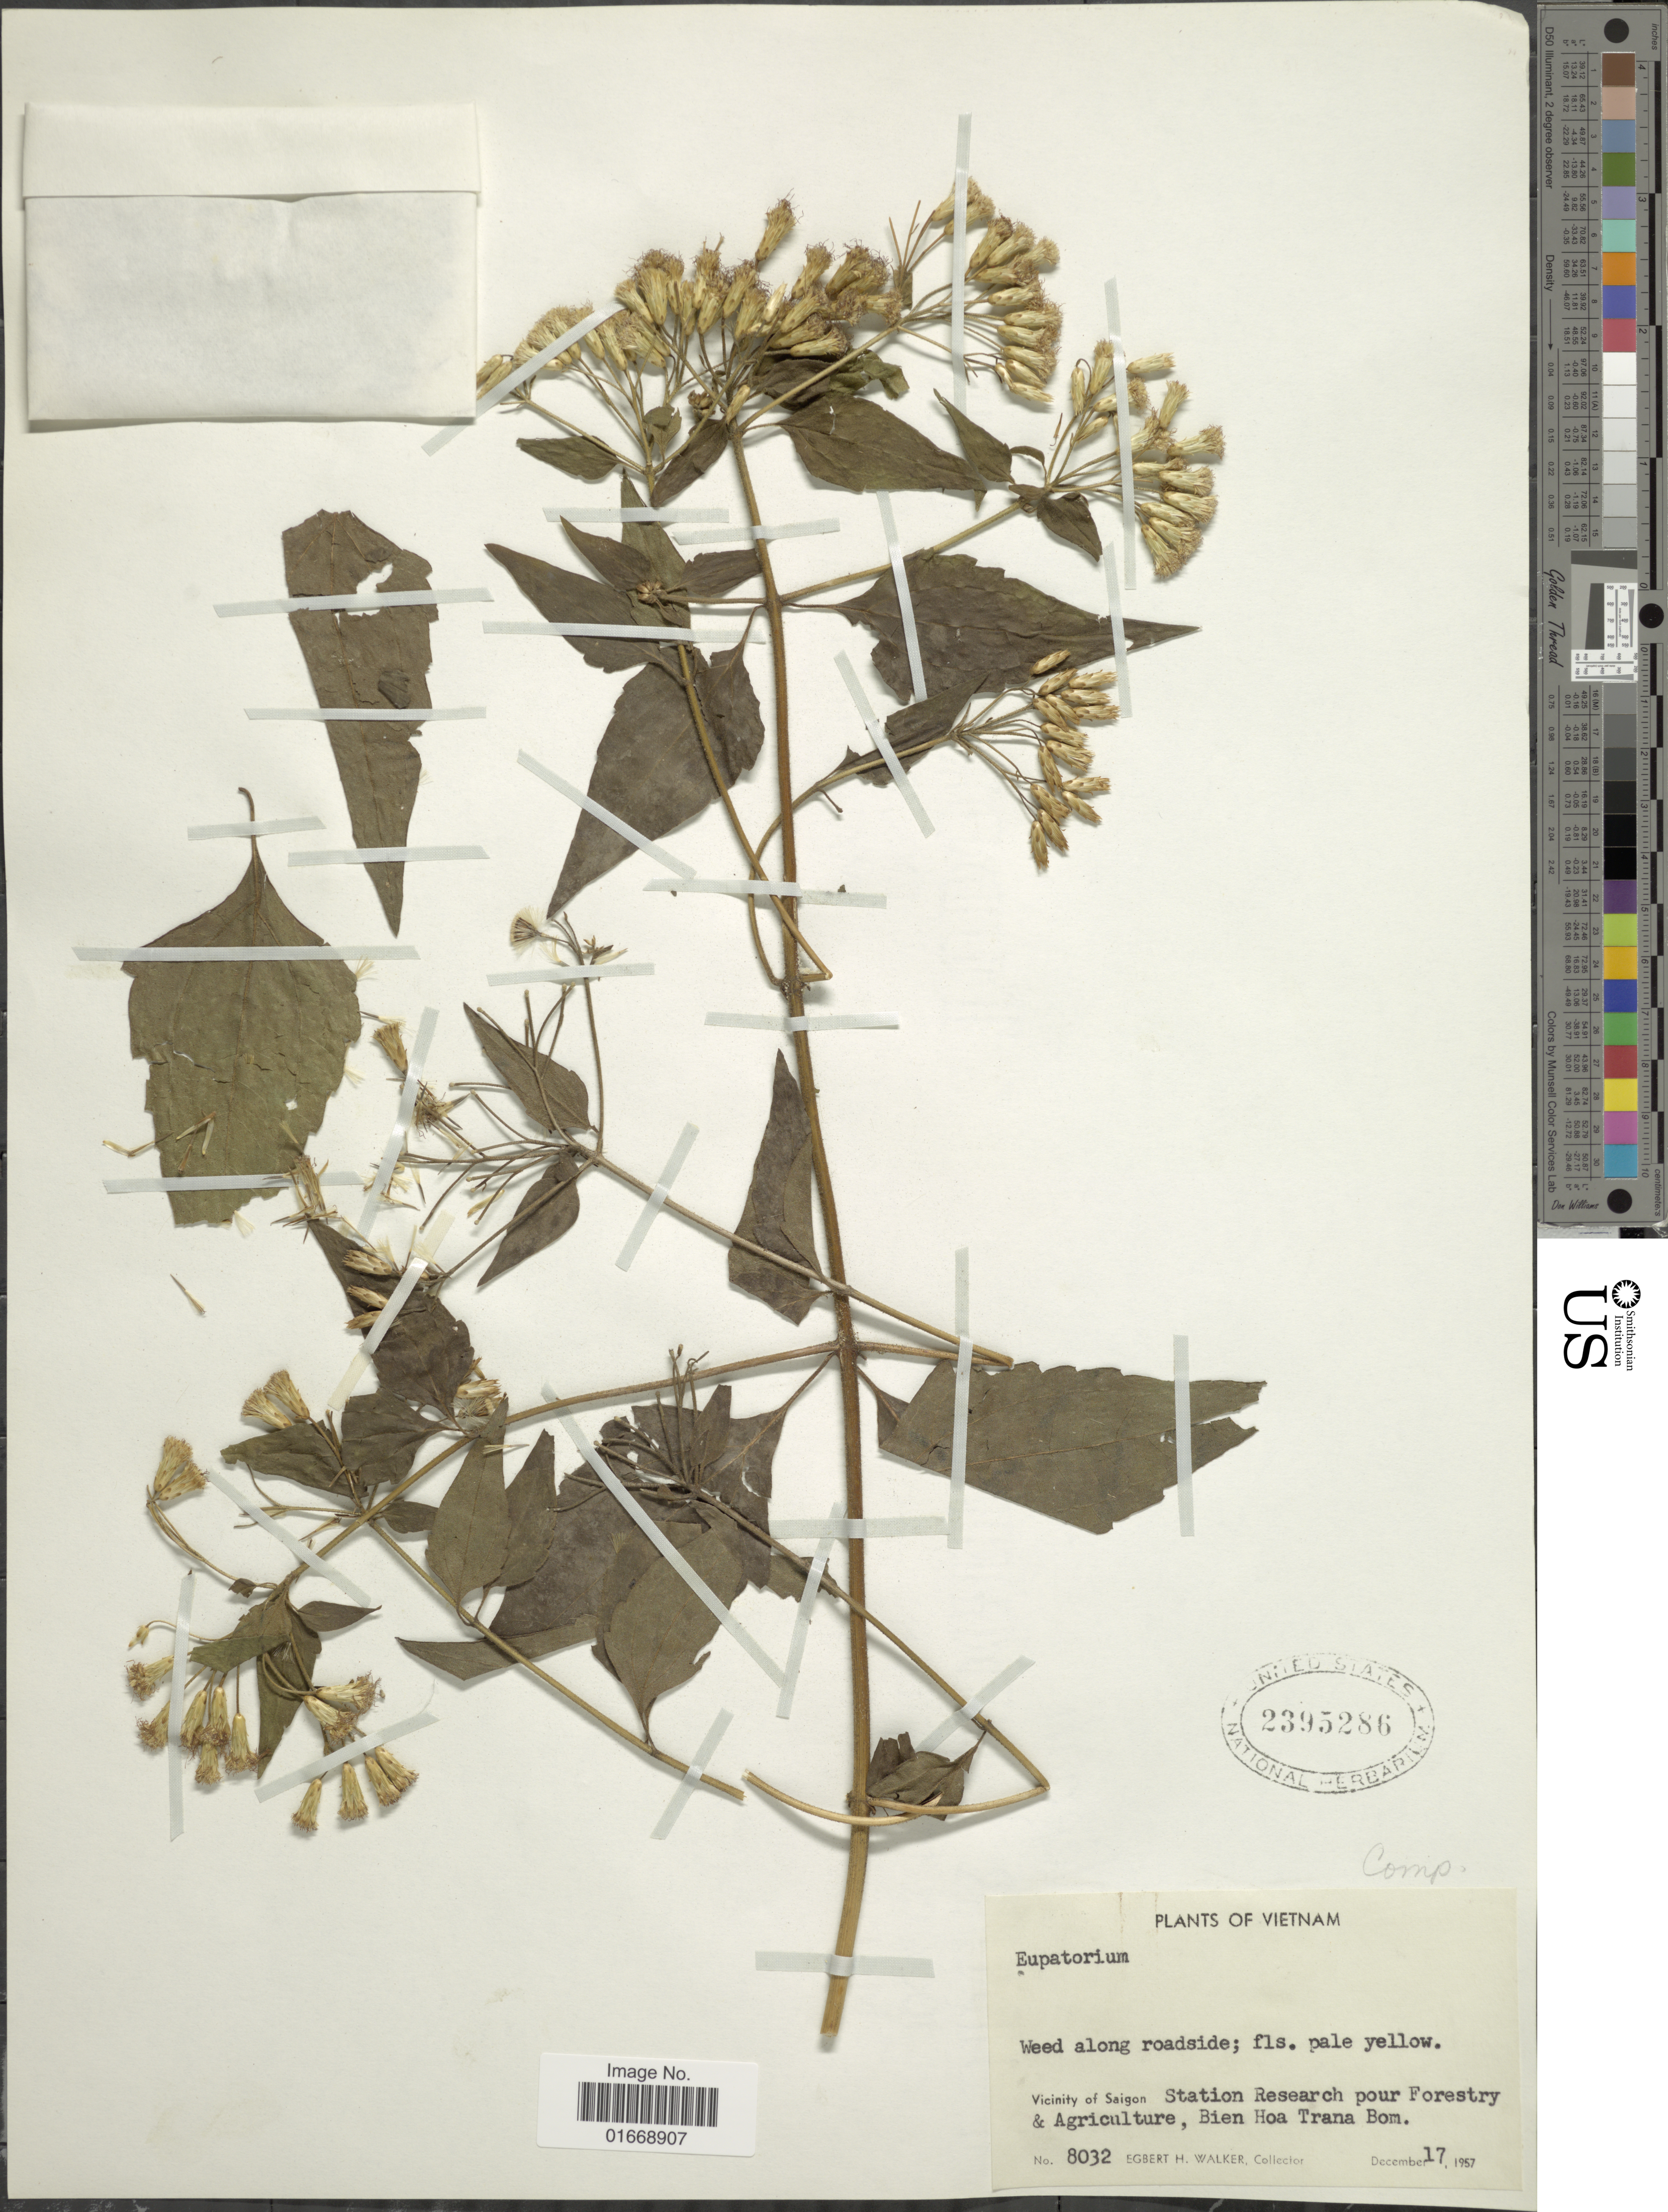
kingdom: Plantae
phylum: Tracheophyta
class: Magnoliopsida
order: Asterales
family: Asteraceae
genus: Chromolaena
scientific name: Chromolaena odorata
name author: (L.) R.M. King & H. Rob.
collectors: E. H. Walker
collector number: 8032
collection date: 1957-12-17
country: Vietnam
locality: Vicinity of Saigon, Station Research pour Forestry & Agriculture, Bien Hoa Trana Bom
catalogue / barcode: US 2395286